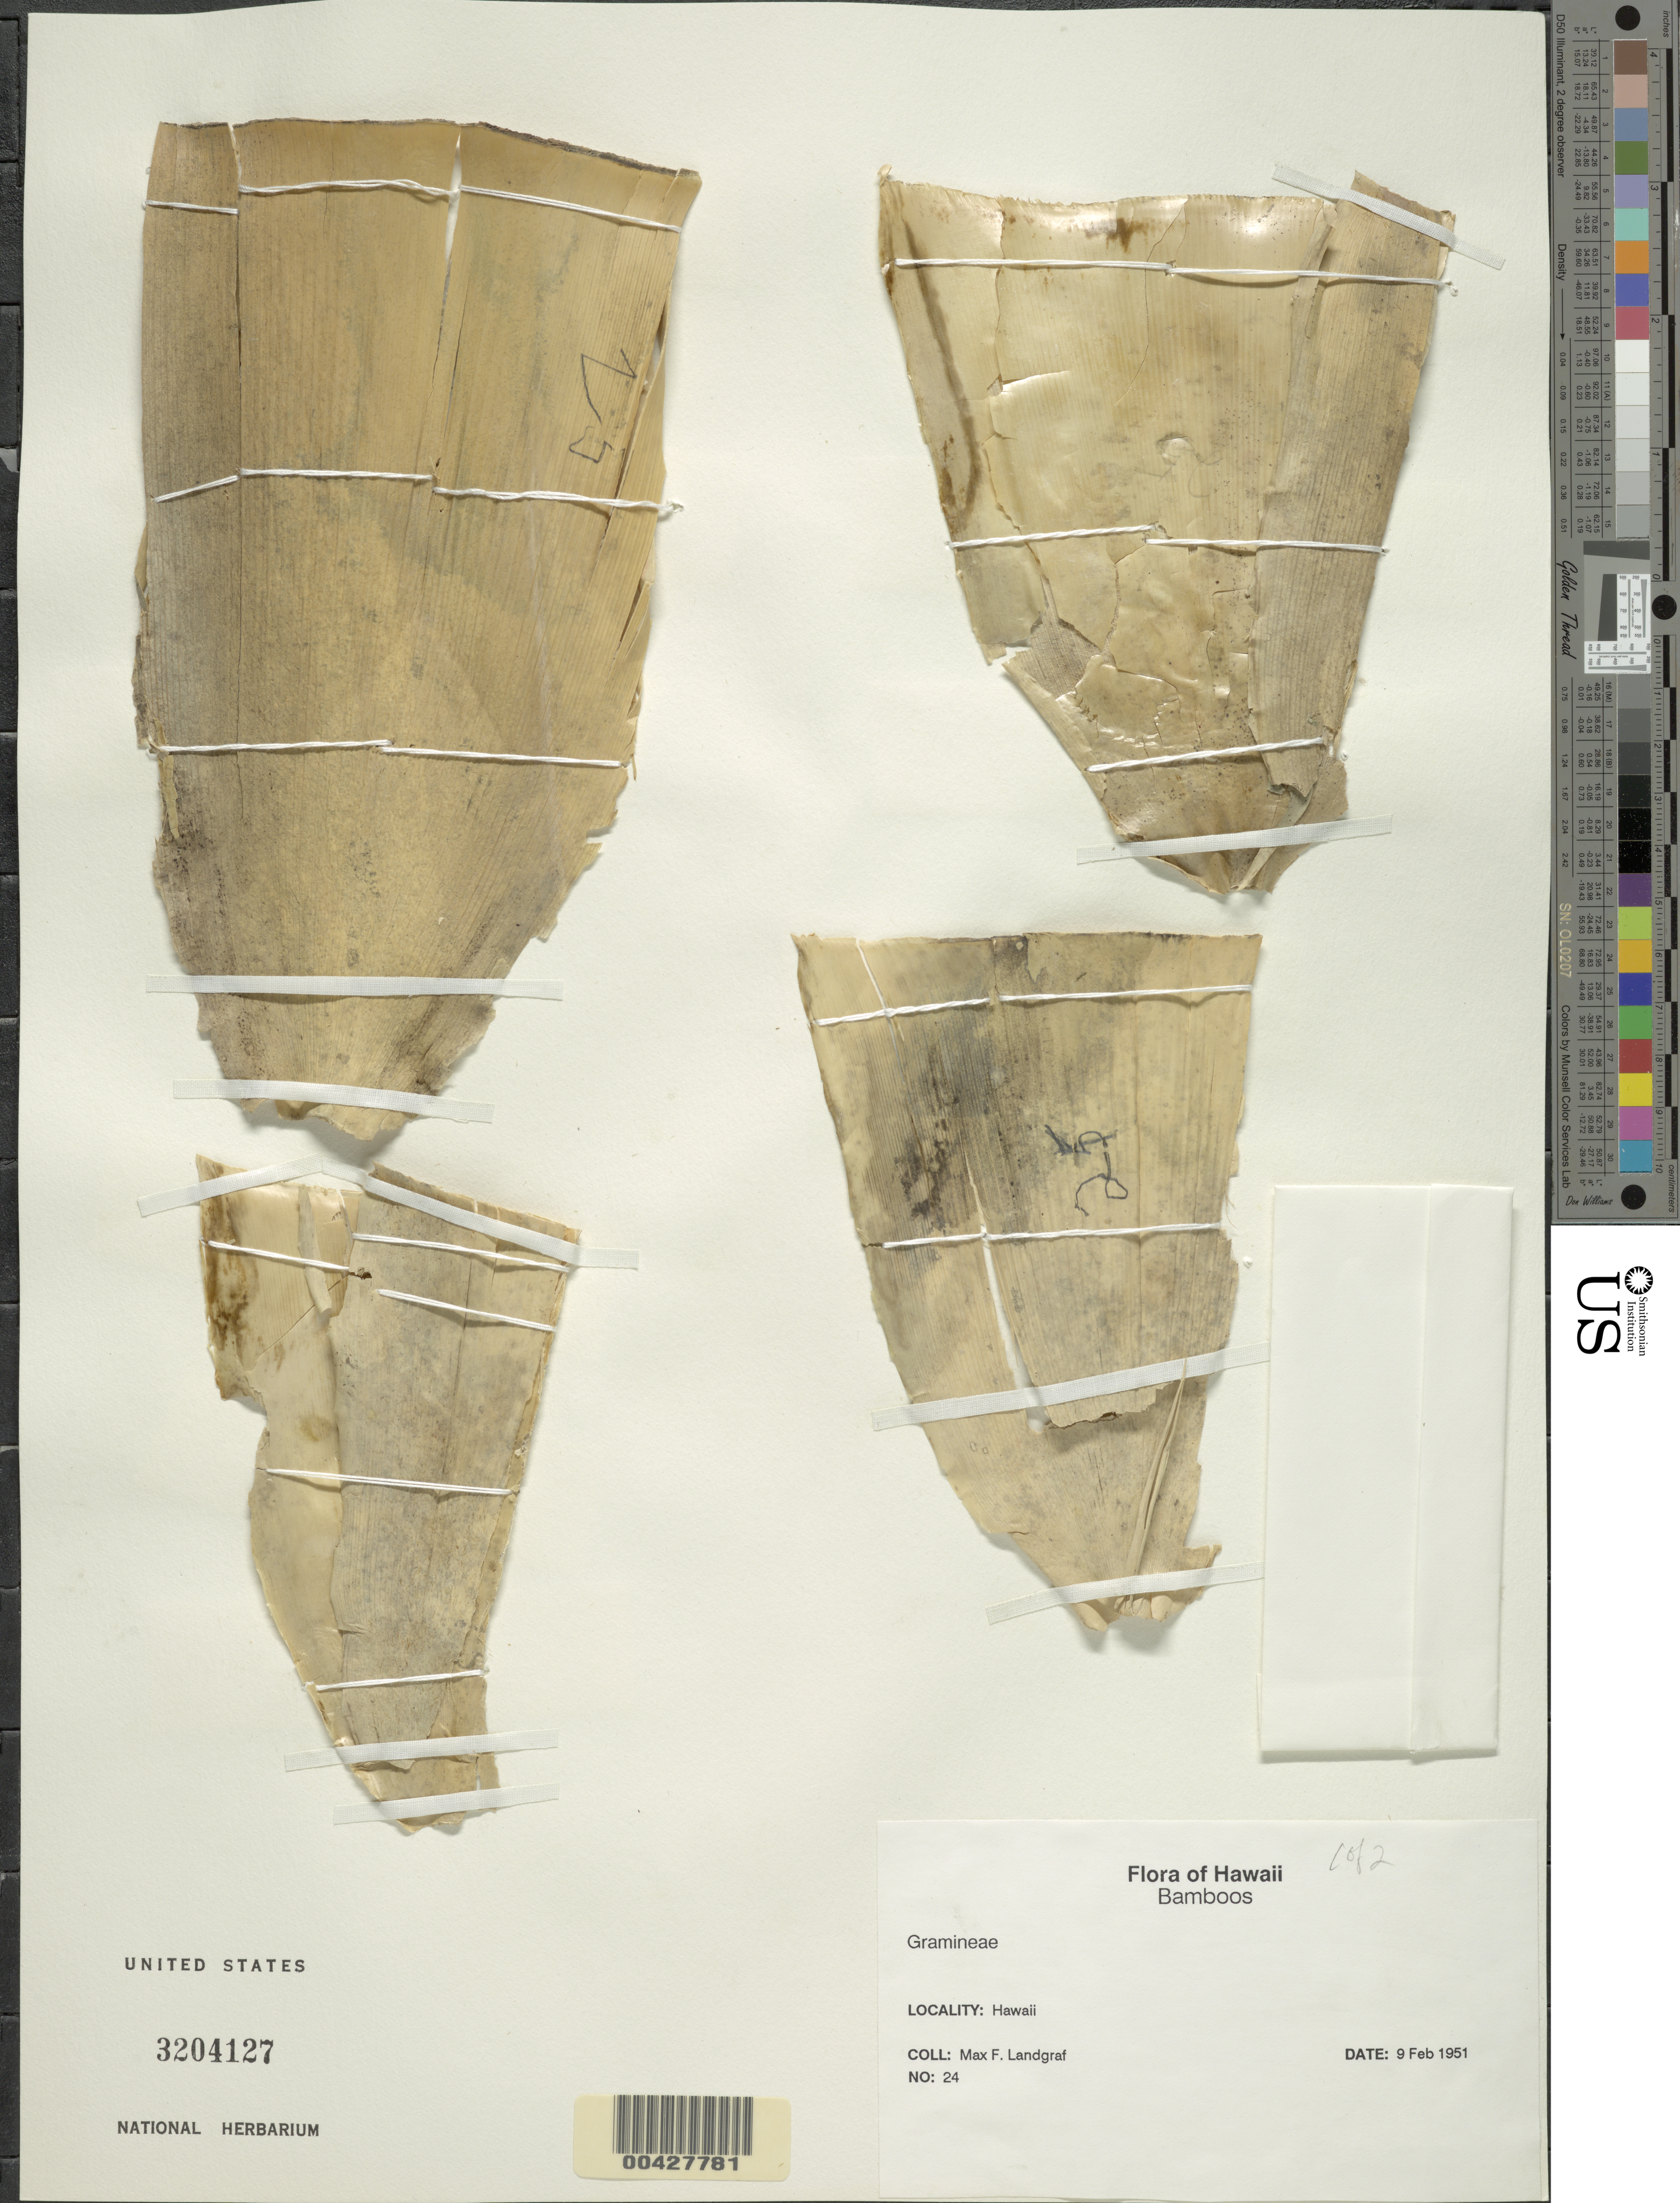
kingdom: Plantae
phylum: Tracheophyta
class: Liliopsida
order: Poales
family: Poaceae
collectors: M. Landgraf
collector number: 24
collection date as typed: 09 Feb 1951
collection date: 1951-02-09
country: United States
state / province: Hawaii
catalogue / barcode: US 3204127